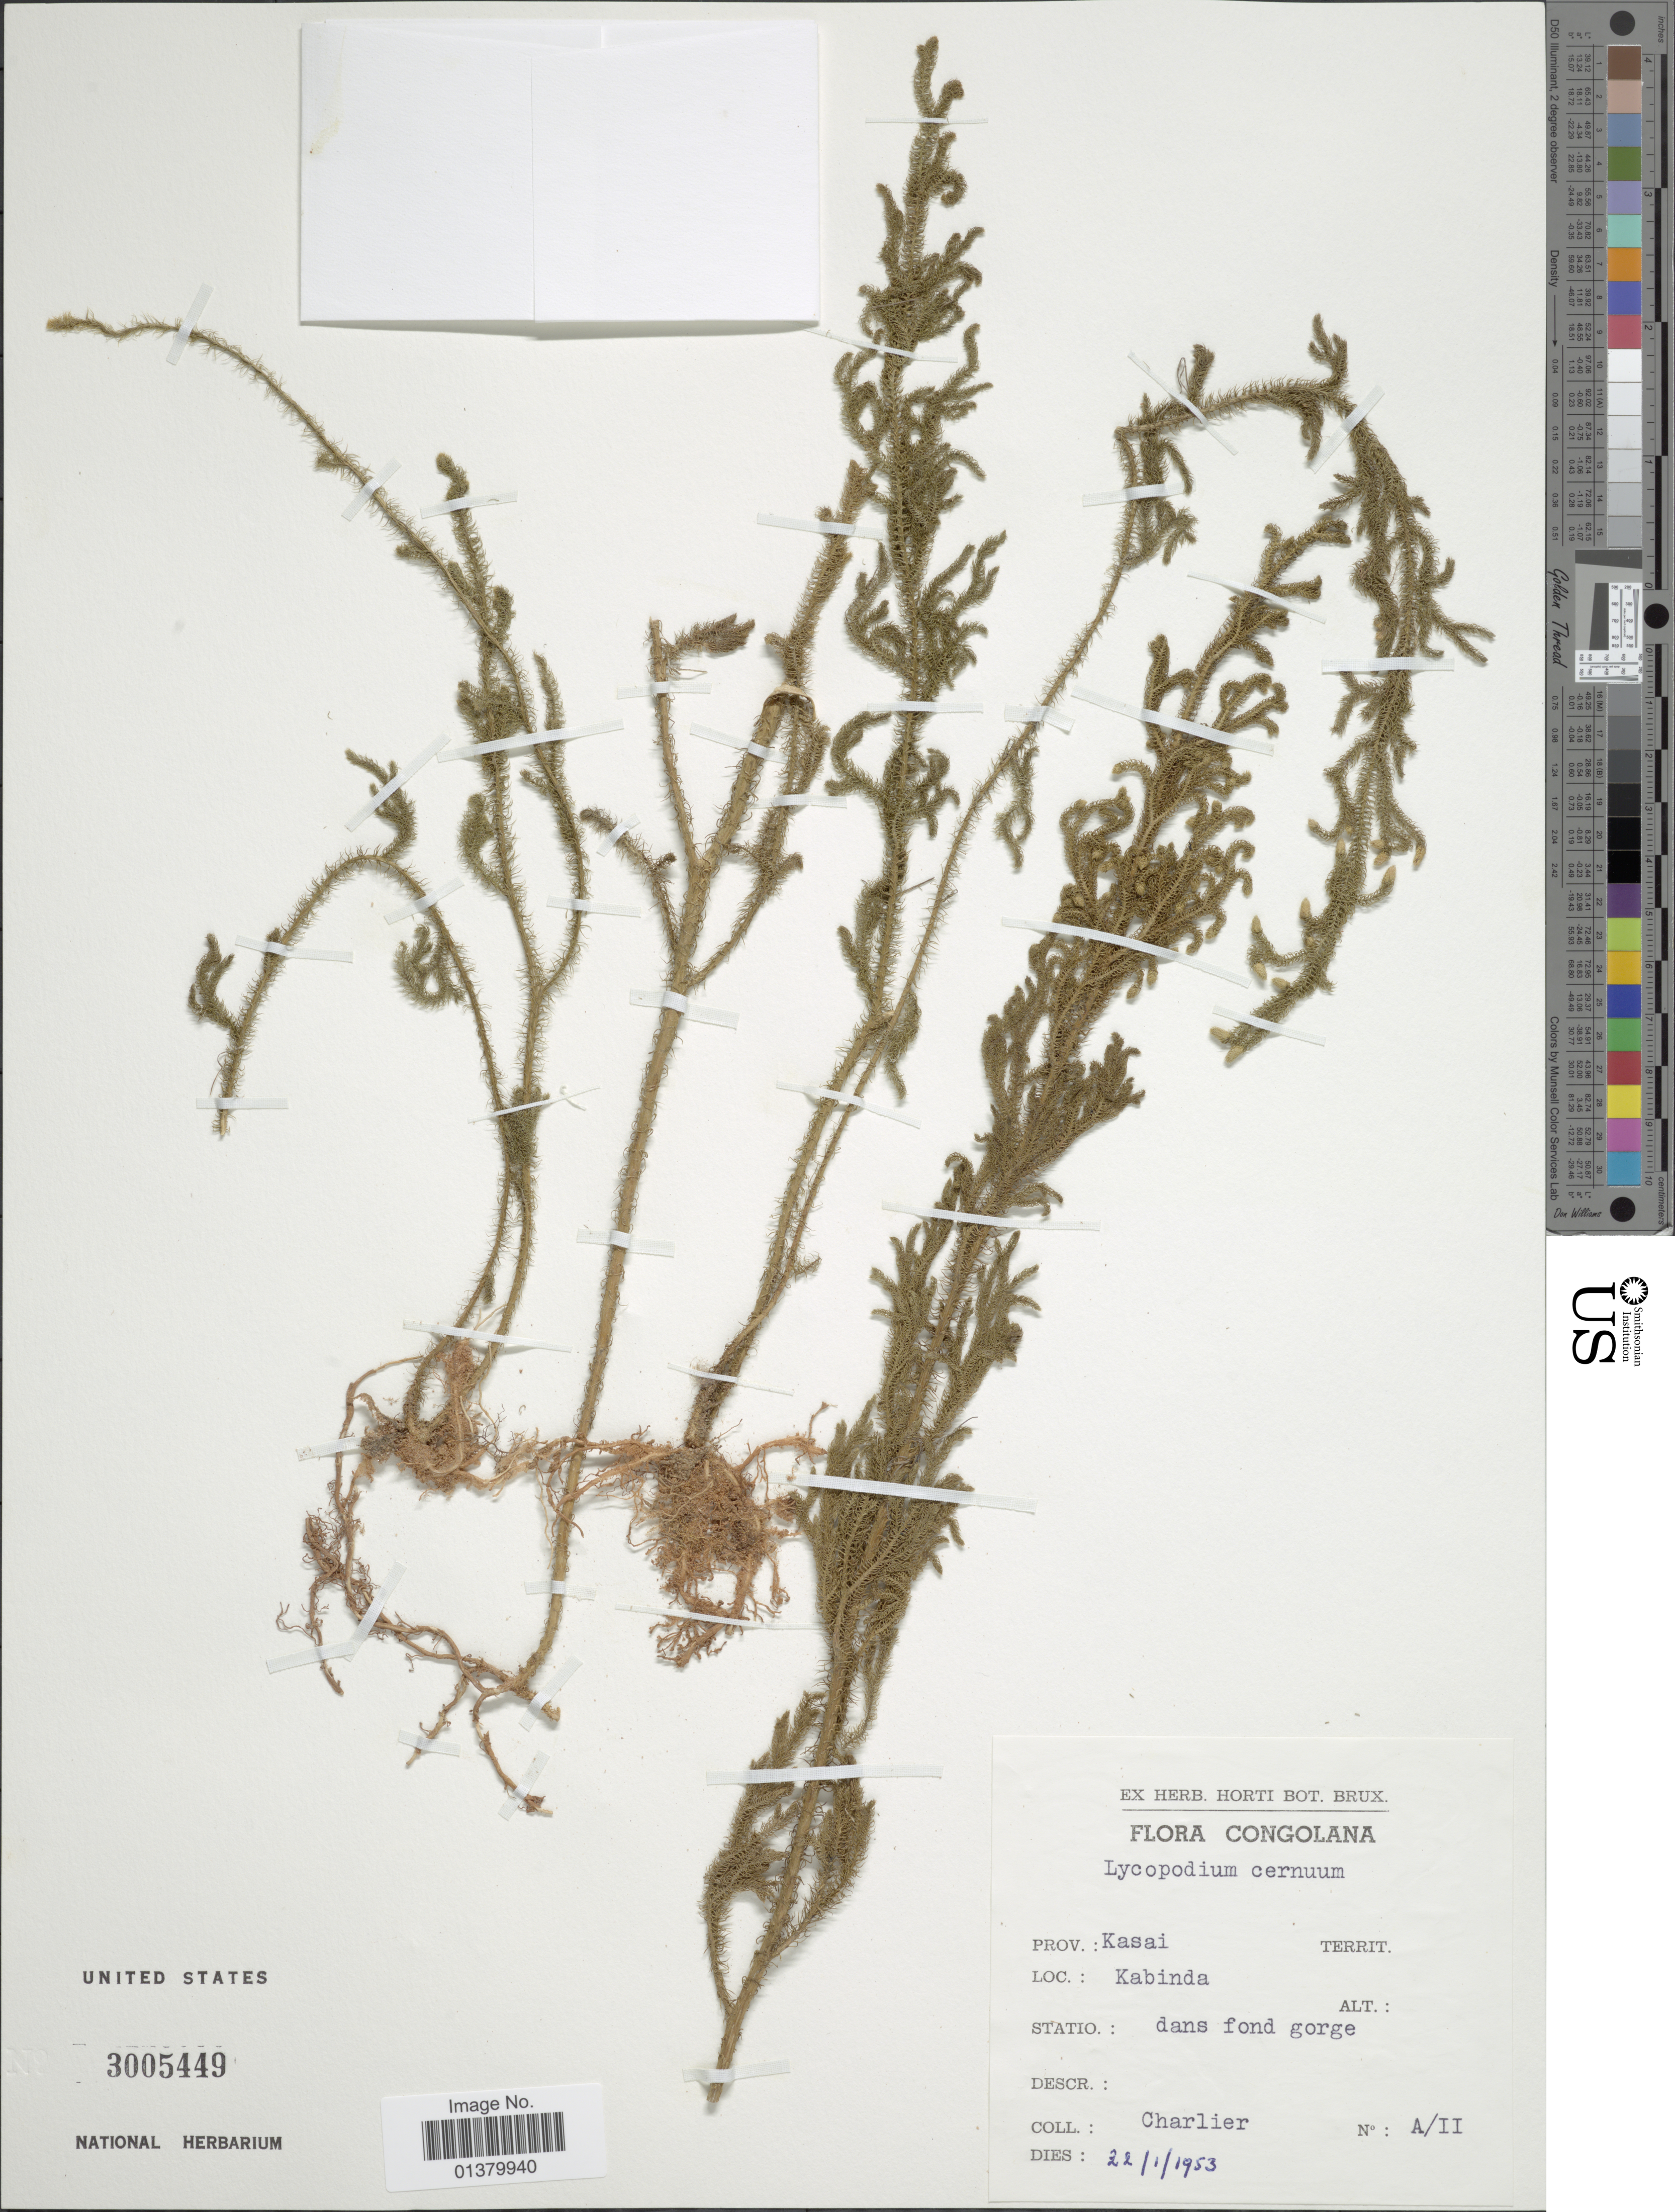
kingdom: Plantae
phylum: Tracheophyta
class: Lycopodiopsida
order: Lycopodiales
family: Lycopodiaceae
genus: Palhinhaea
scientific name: Palhinhaea cernua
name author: (L.) Vasc. & Franco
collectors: Charlier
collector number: A/11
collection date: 1953-01-22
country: Congo, Democratic Republic of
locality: Prov. Kasai, Kabinda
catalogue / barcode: US 3005449